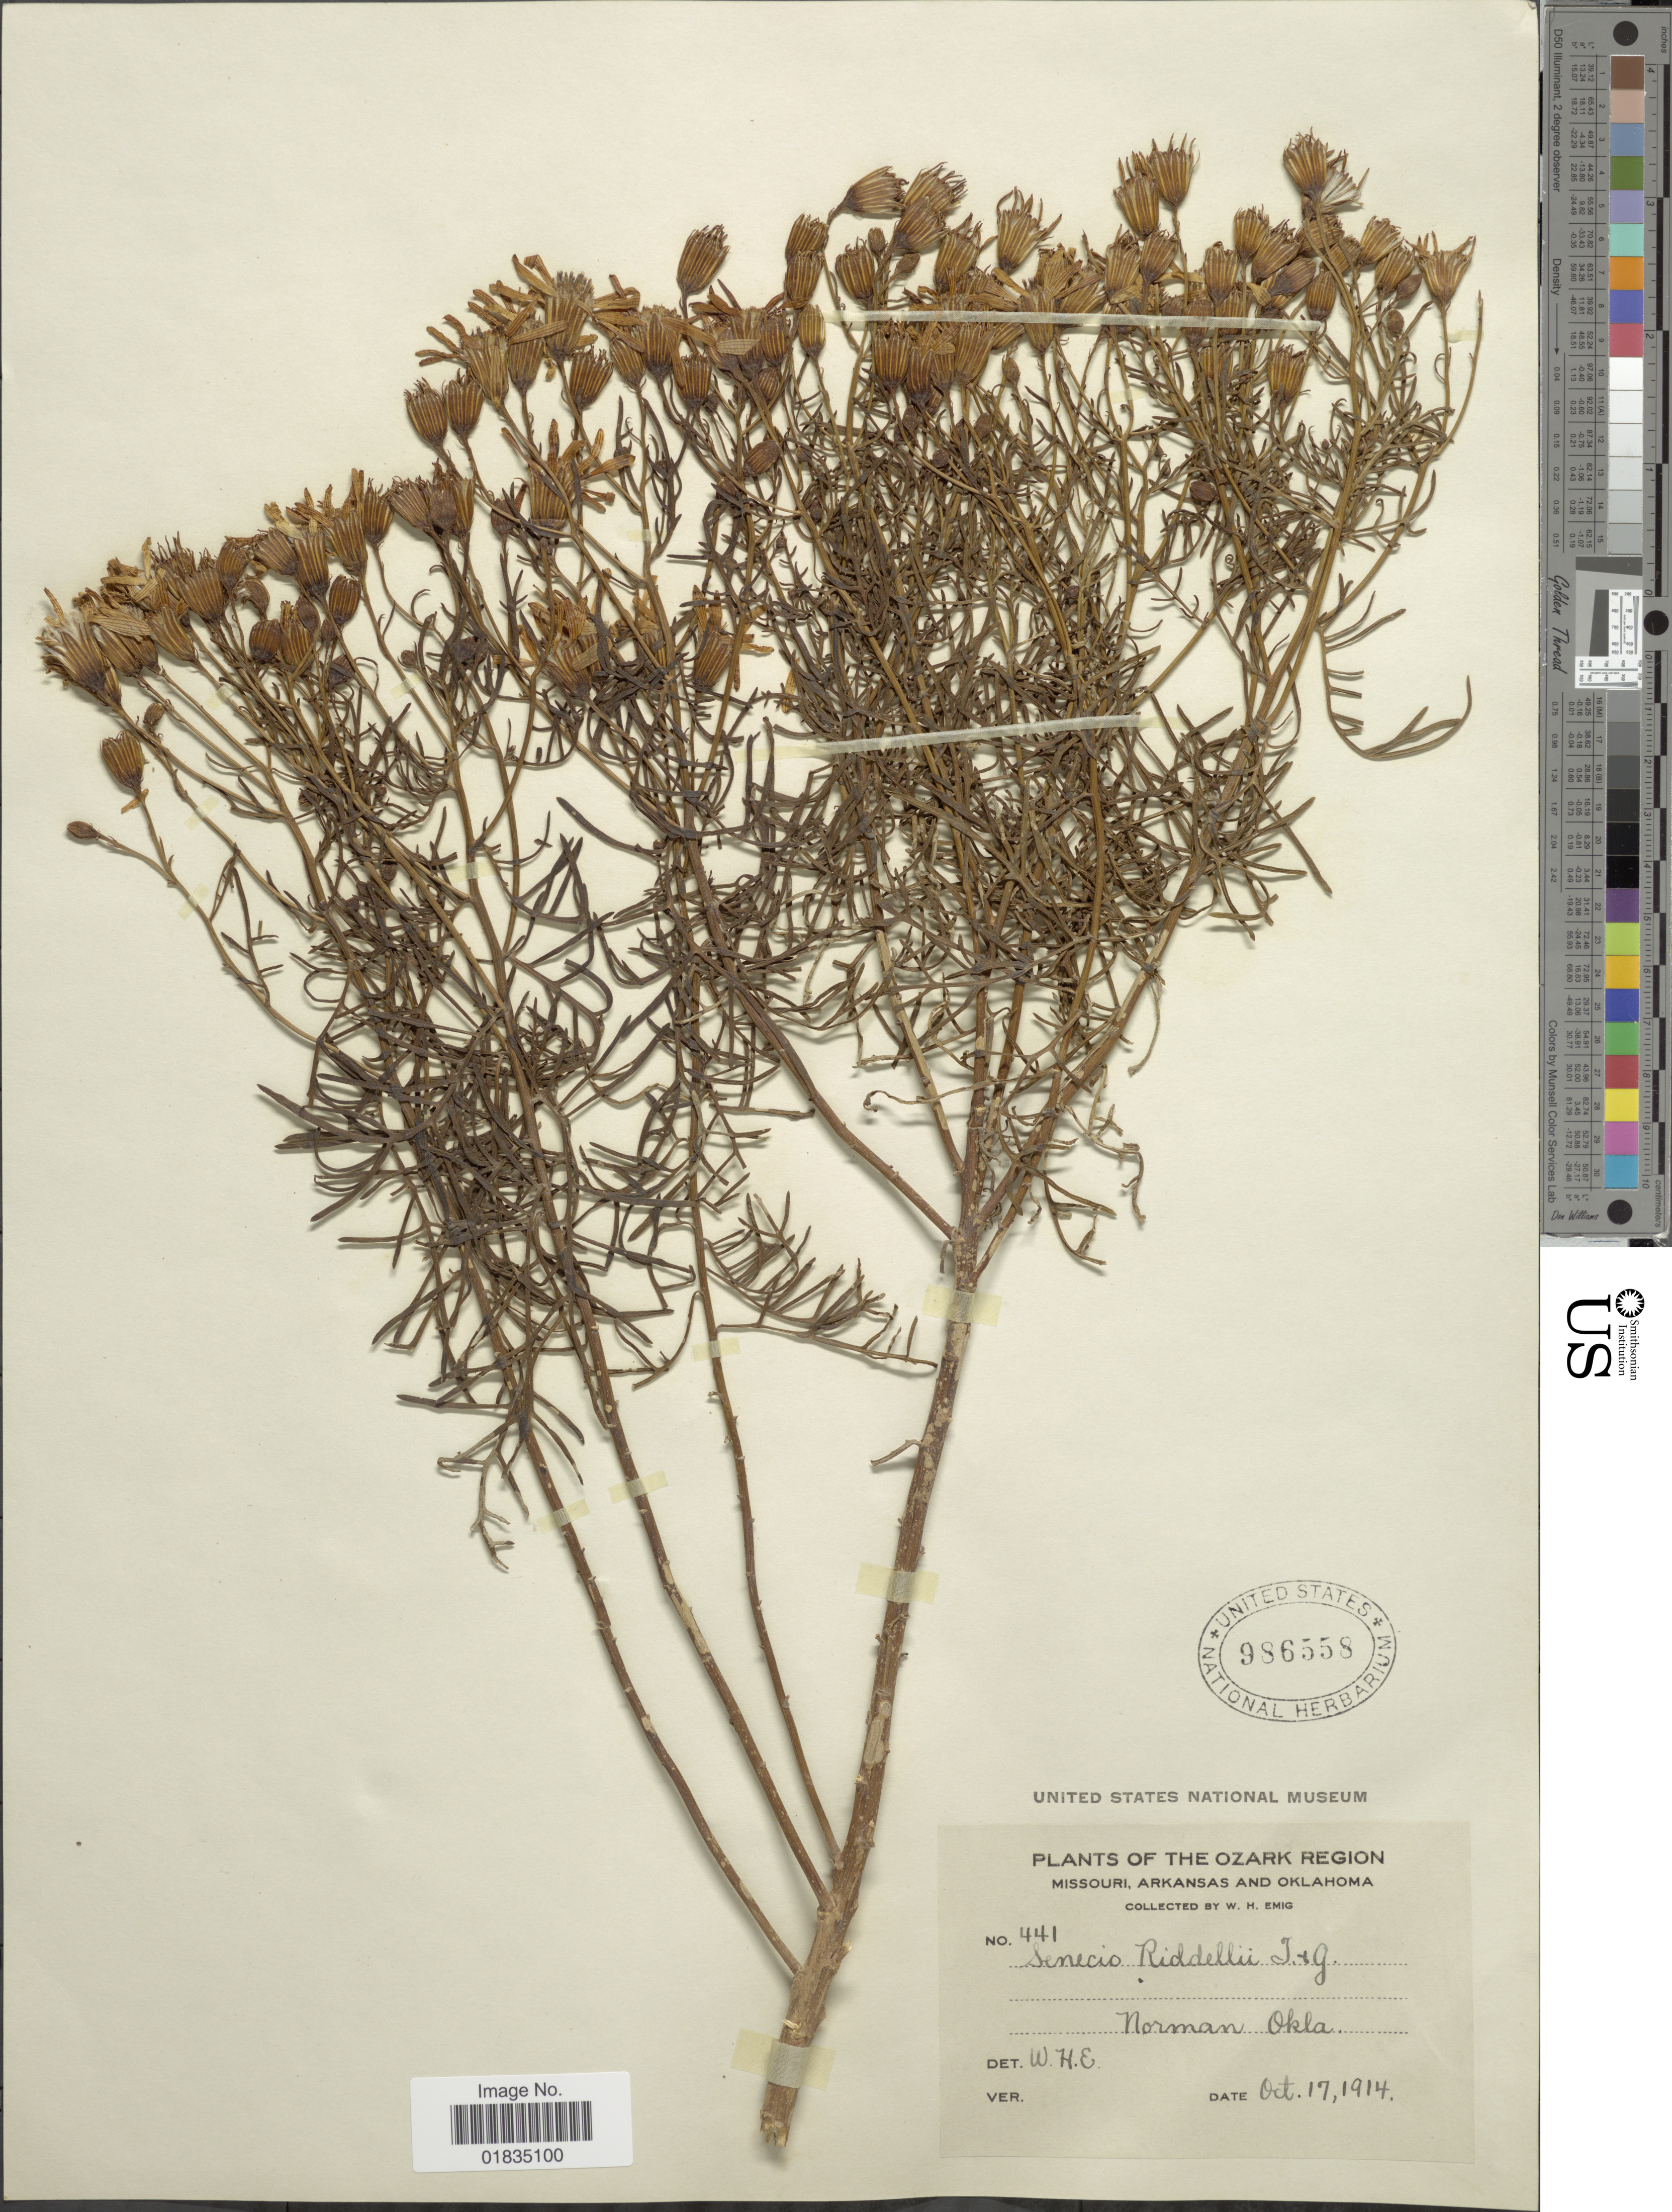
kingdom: Plantae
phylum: Tracheophyta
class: Magnoliopsida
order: Asterales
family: Asteraceae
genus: Senecio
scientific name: Senecio riddellii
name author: Torr. & A. Gray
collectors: W. H. Emig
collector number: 441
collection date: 1914-10-17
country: United States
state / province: Oklahoma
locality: The Ozark Region, Norman.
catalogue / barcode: US 986558